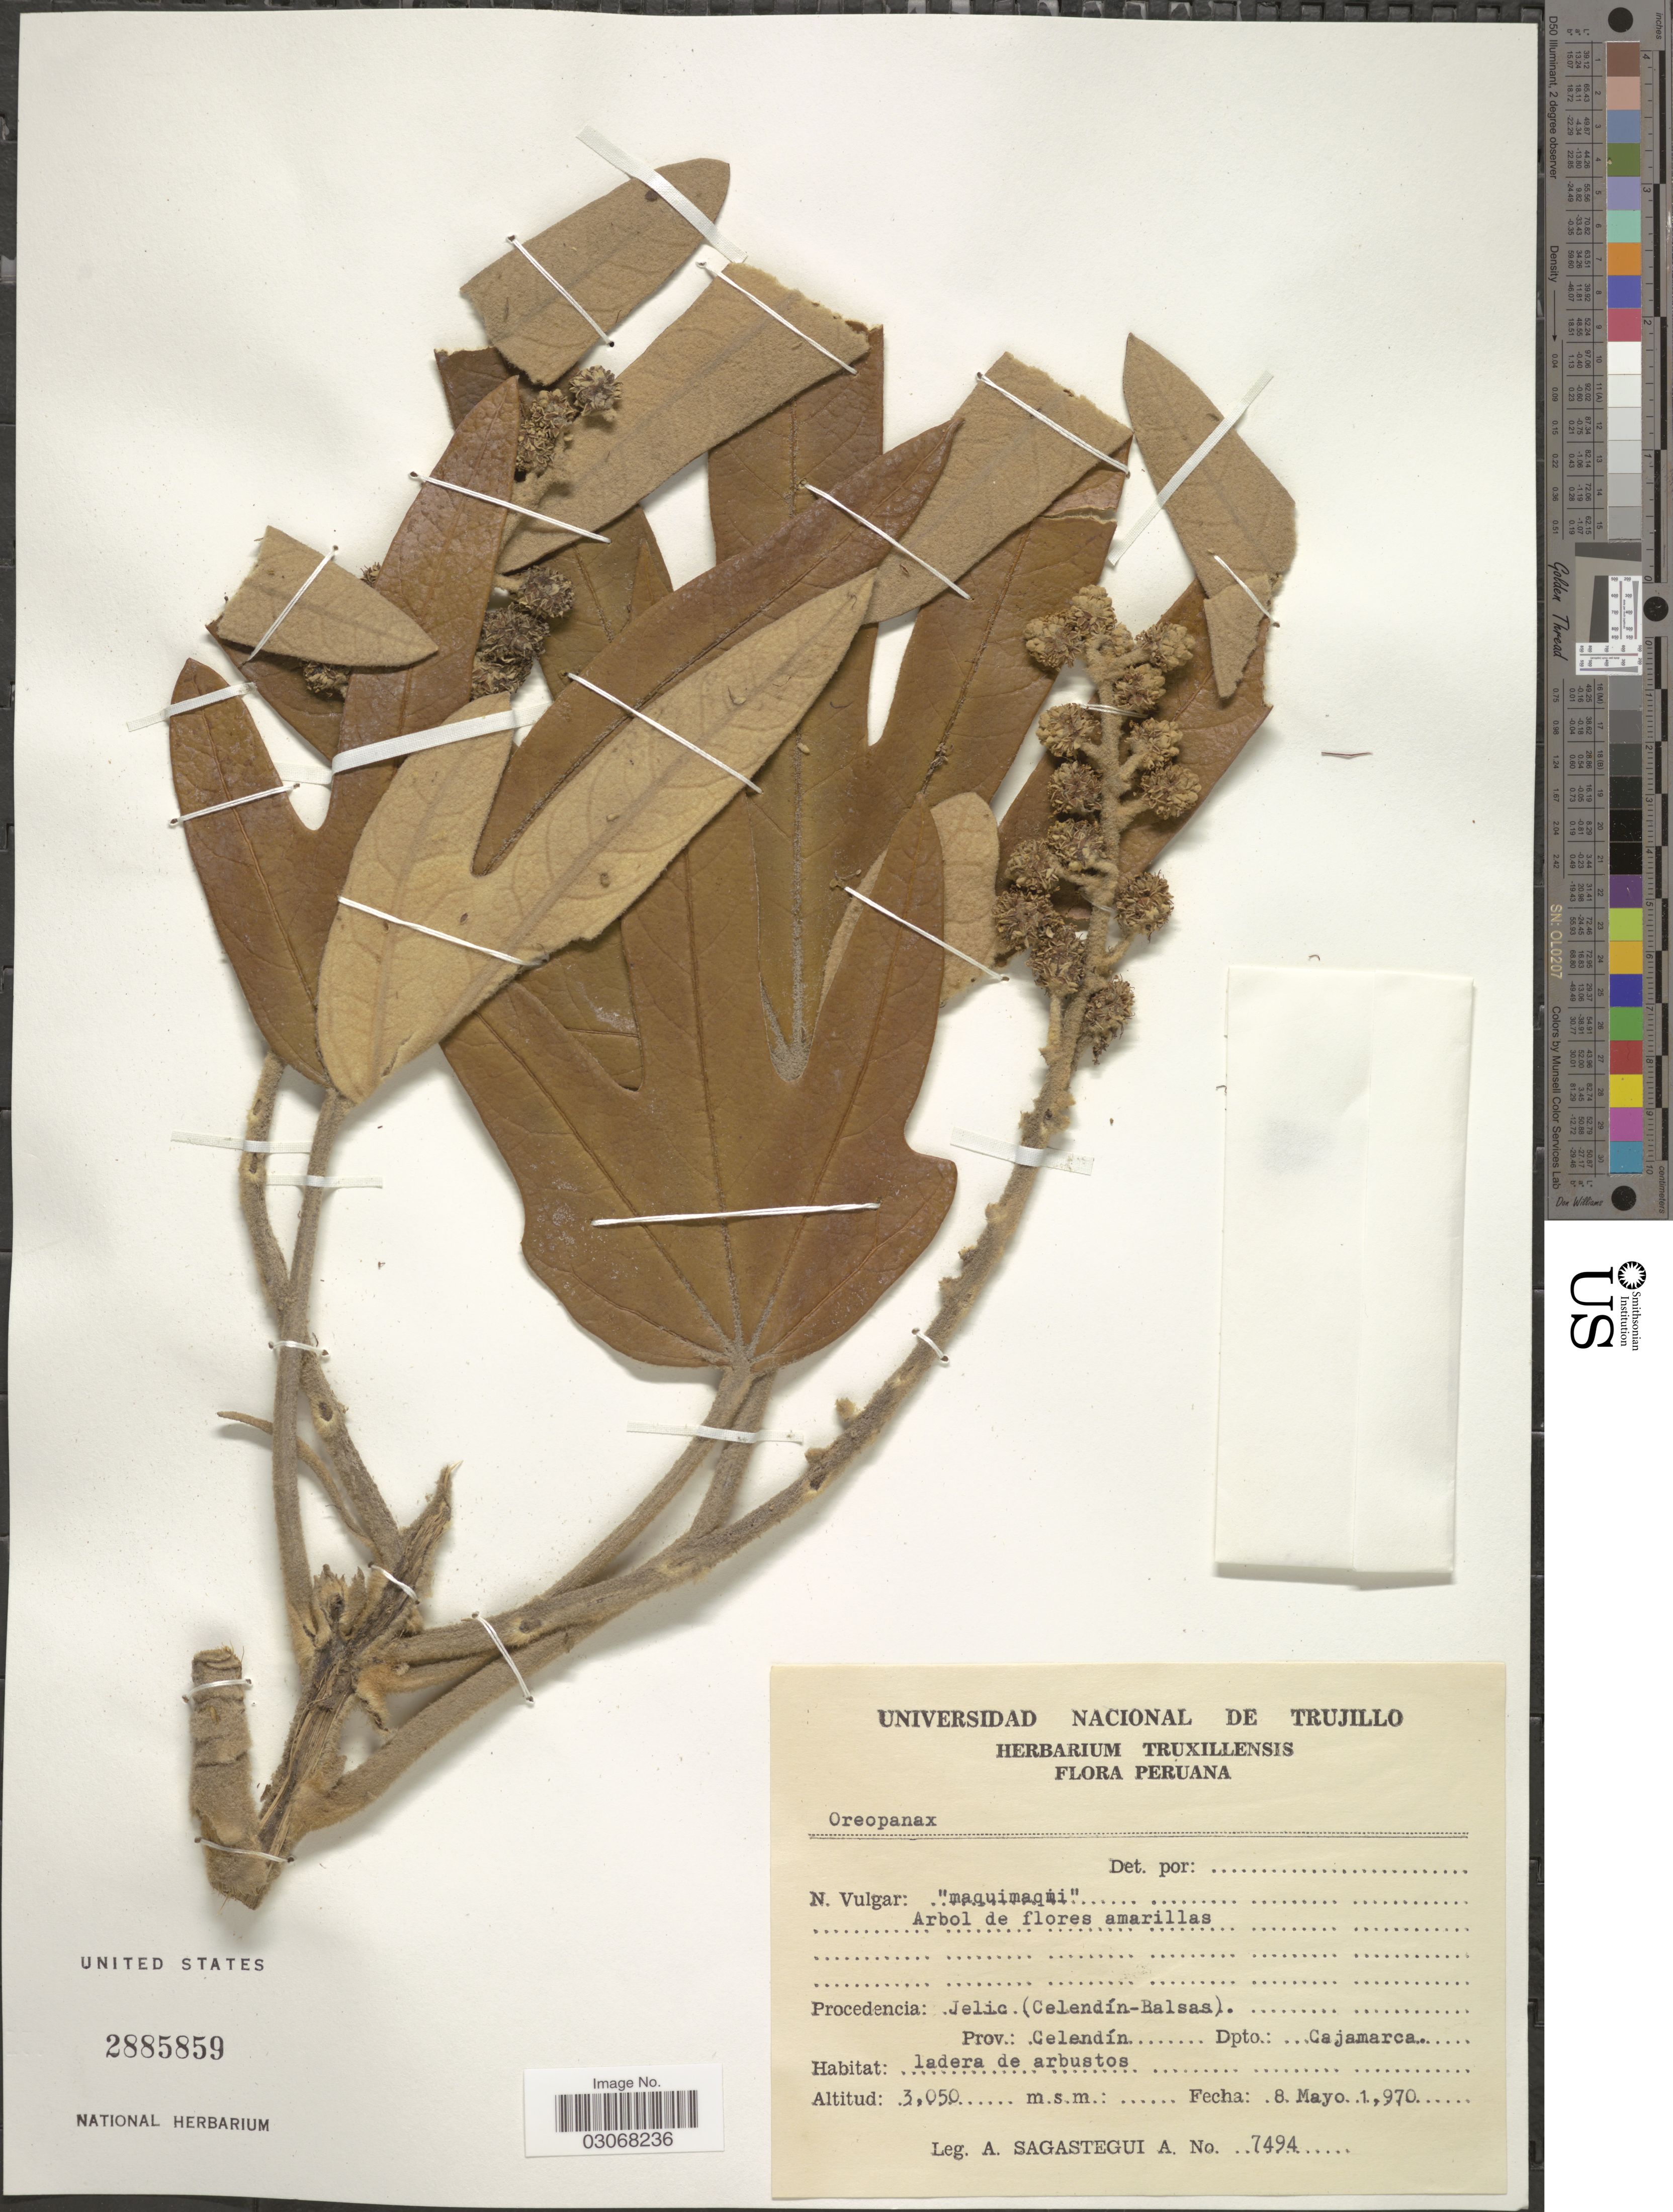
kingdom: Plantae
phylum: Tracheophyta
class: Magnoliopsida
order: Apiales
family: Araliaceae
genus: Oreopanax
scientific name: Oreopanax sp.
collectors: A. Sagástegui A.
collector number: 7494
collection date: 1970-05-08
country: Peru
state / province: Cajamarca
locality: Jelic (Celedín-Balsas). Prov. Celendín. Dpto.: Cajamarca.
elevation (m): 3050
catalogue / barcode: US 2885859